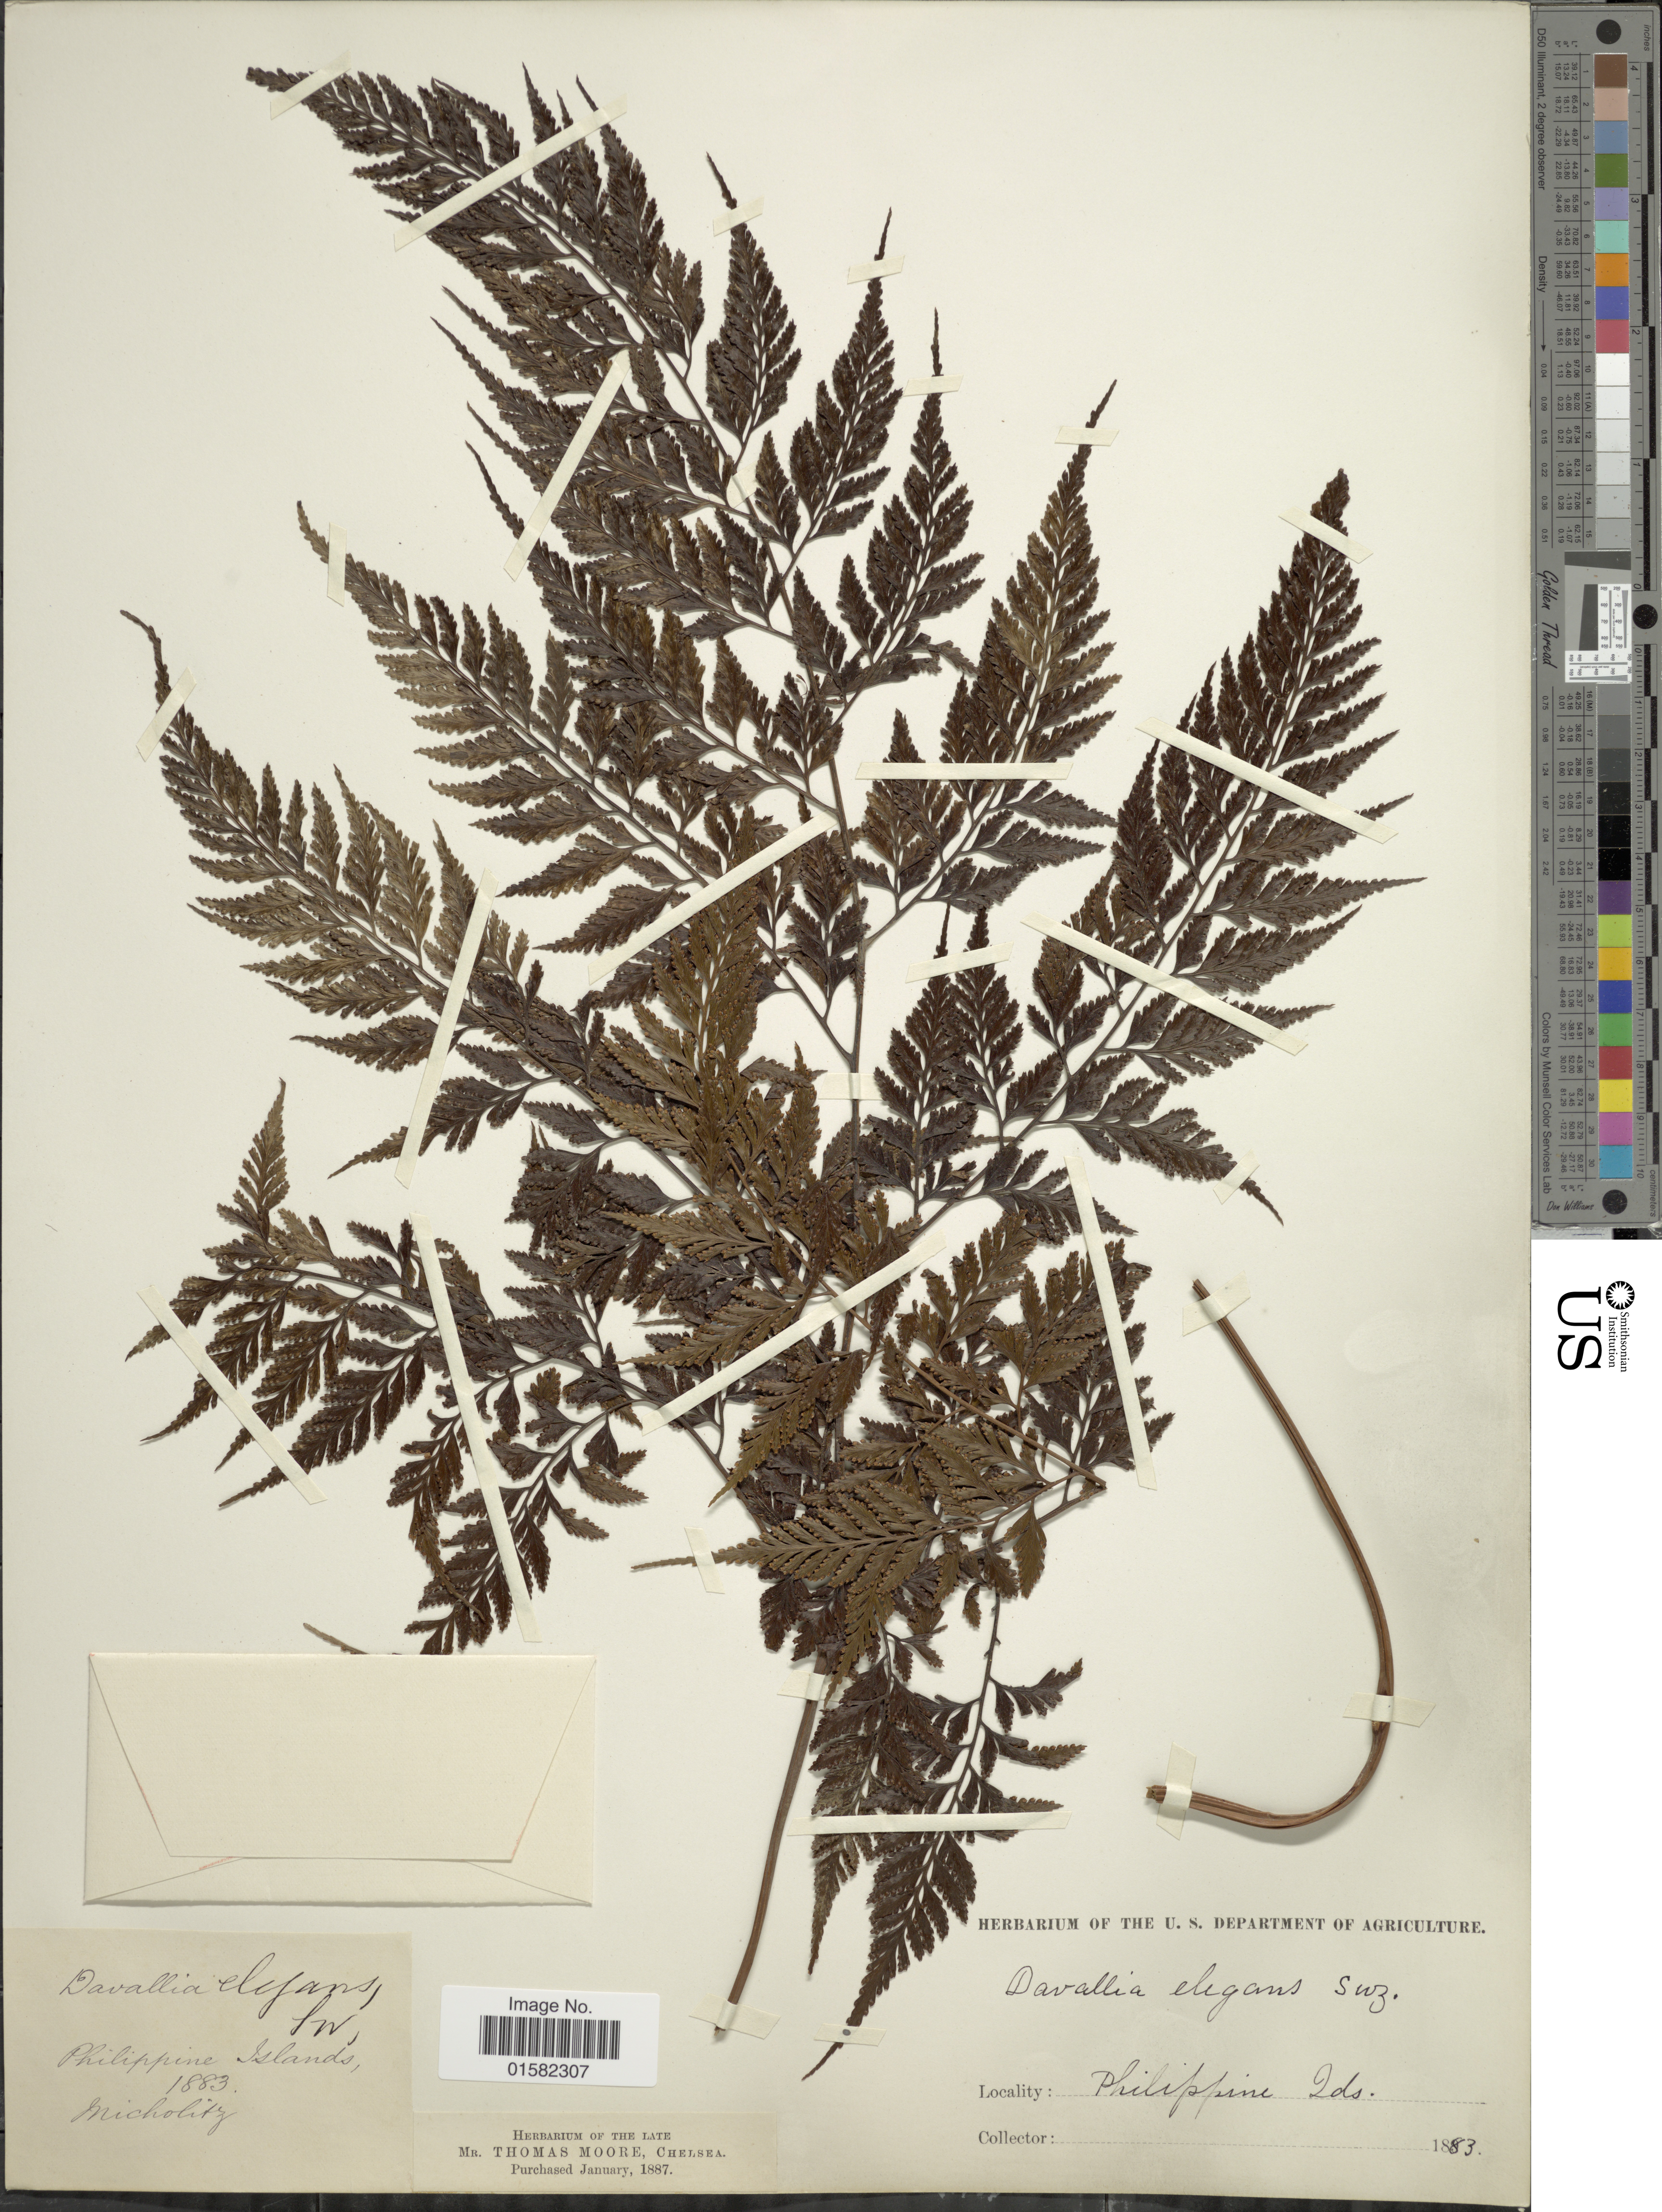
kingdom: Plantae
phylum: Tracheophyta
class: Polypodiopsida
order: Polypodiales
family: Davalliaceae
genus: Wibelia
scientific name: Wibelia denticulata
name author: (Burm. f.) M. Kato & Tsutsumi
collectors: W. Micholitz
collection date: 1883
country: Philippines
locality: Philippien Islands